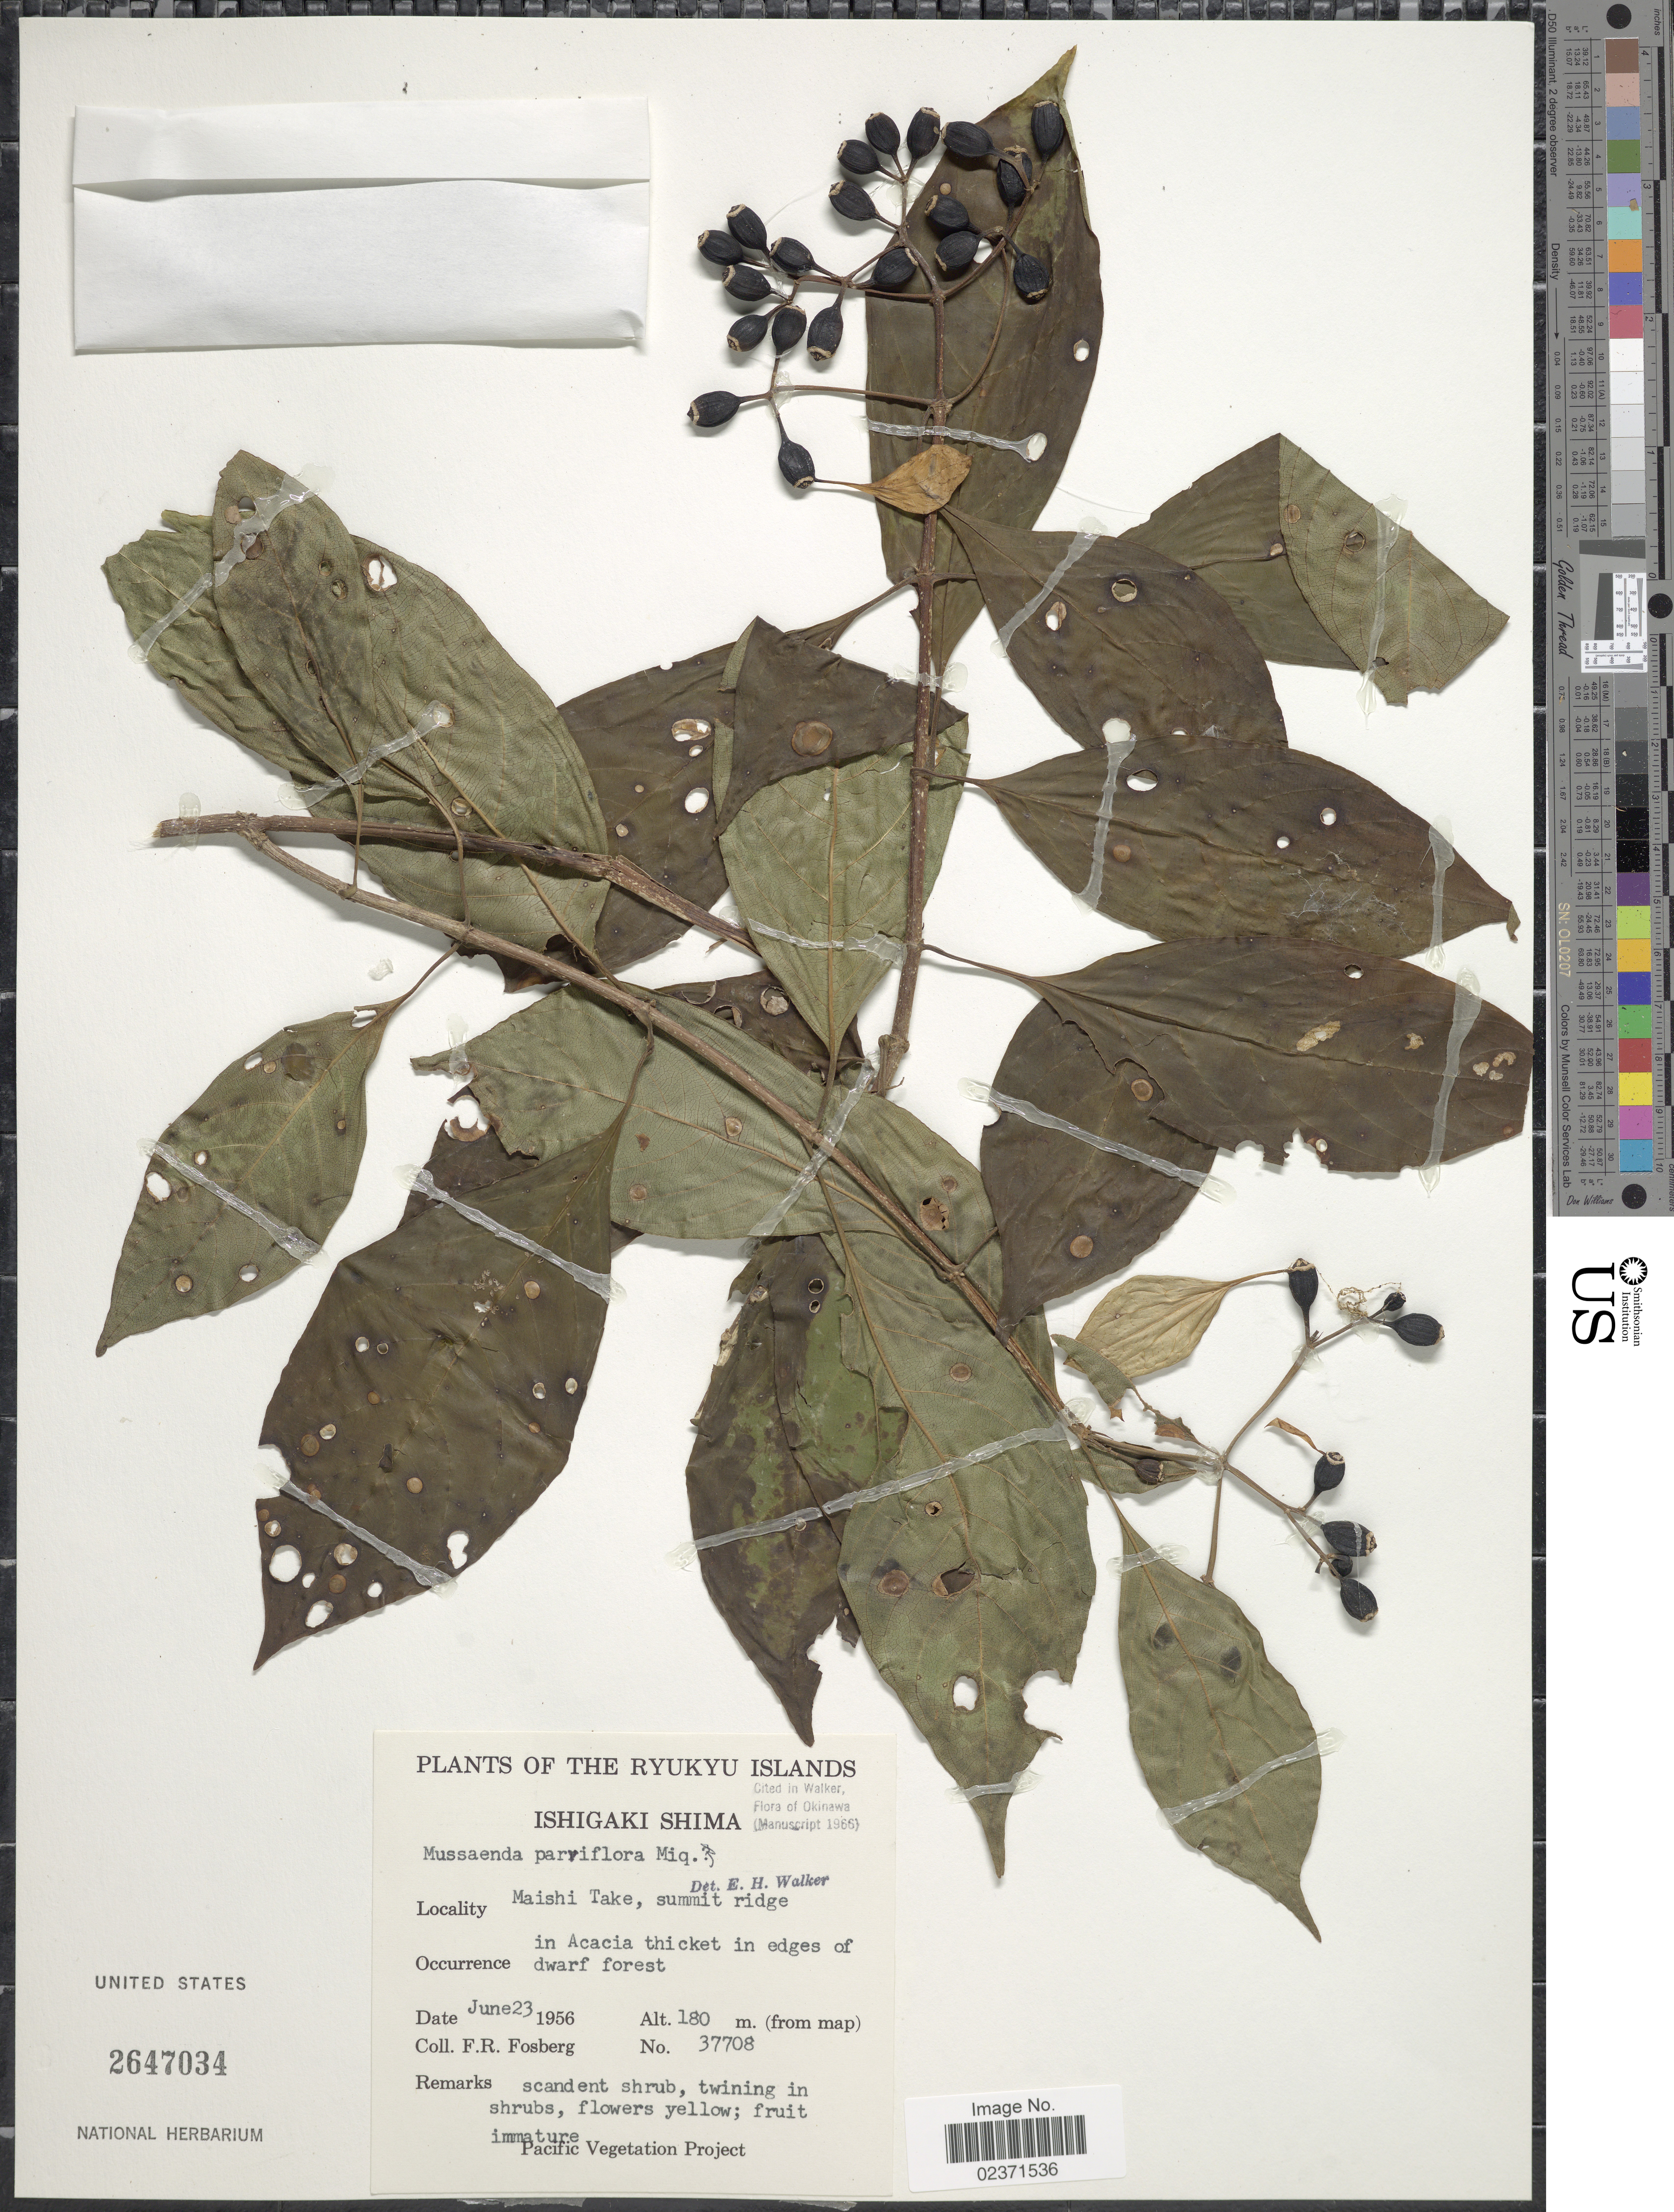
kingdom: Plantae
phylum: Tracheophyta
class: Magnoliopsida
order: Gentianales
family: Rubiaceae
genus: Mussaenda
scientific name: Mussaenda parviflora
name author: Miq.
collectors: F. R. Fosberg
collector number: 37708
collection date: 1956-06-23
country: Japan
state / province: Okinawa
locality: Ryukyu Islands. Ishigaki Shima. Maishi Take, summit ridge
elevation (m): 180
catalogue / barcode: US 2647034